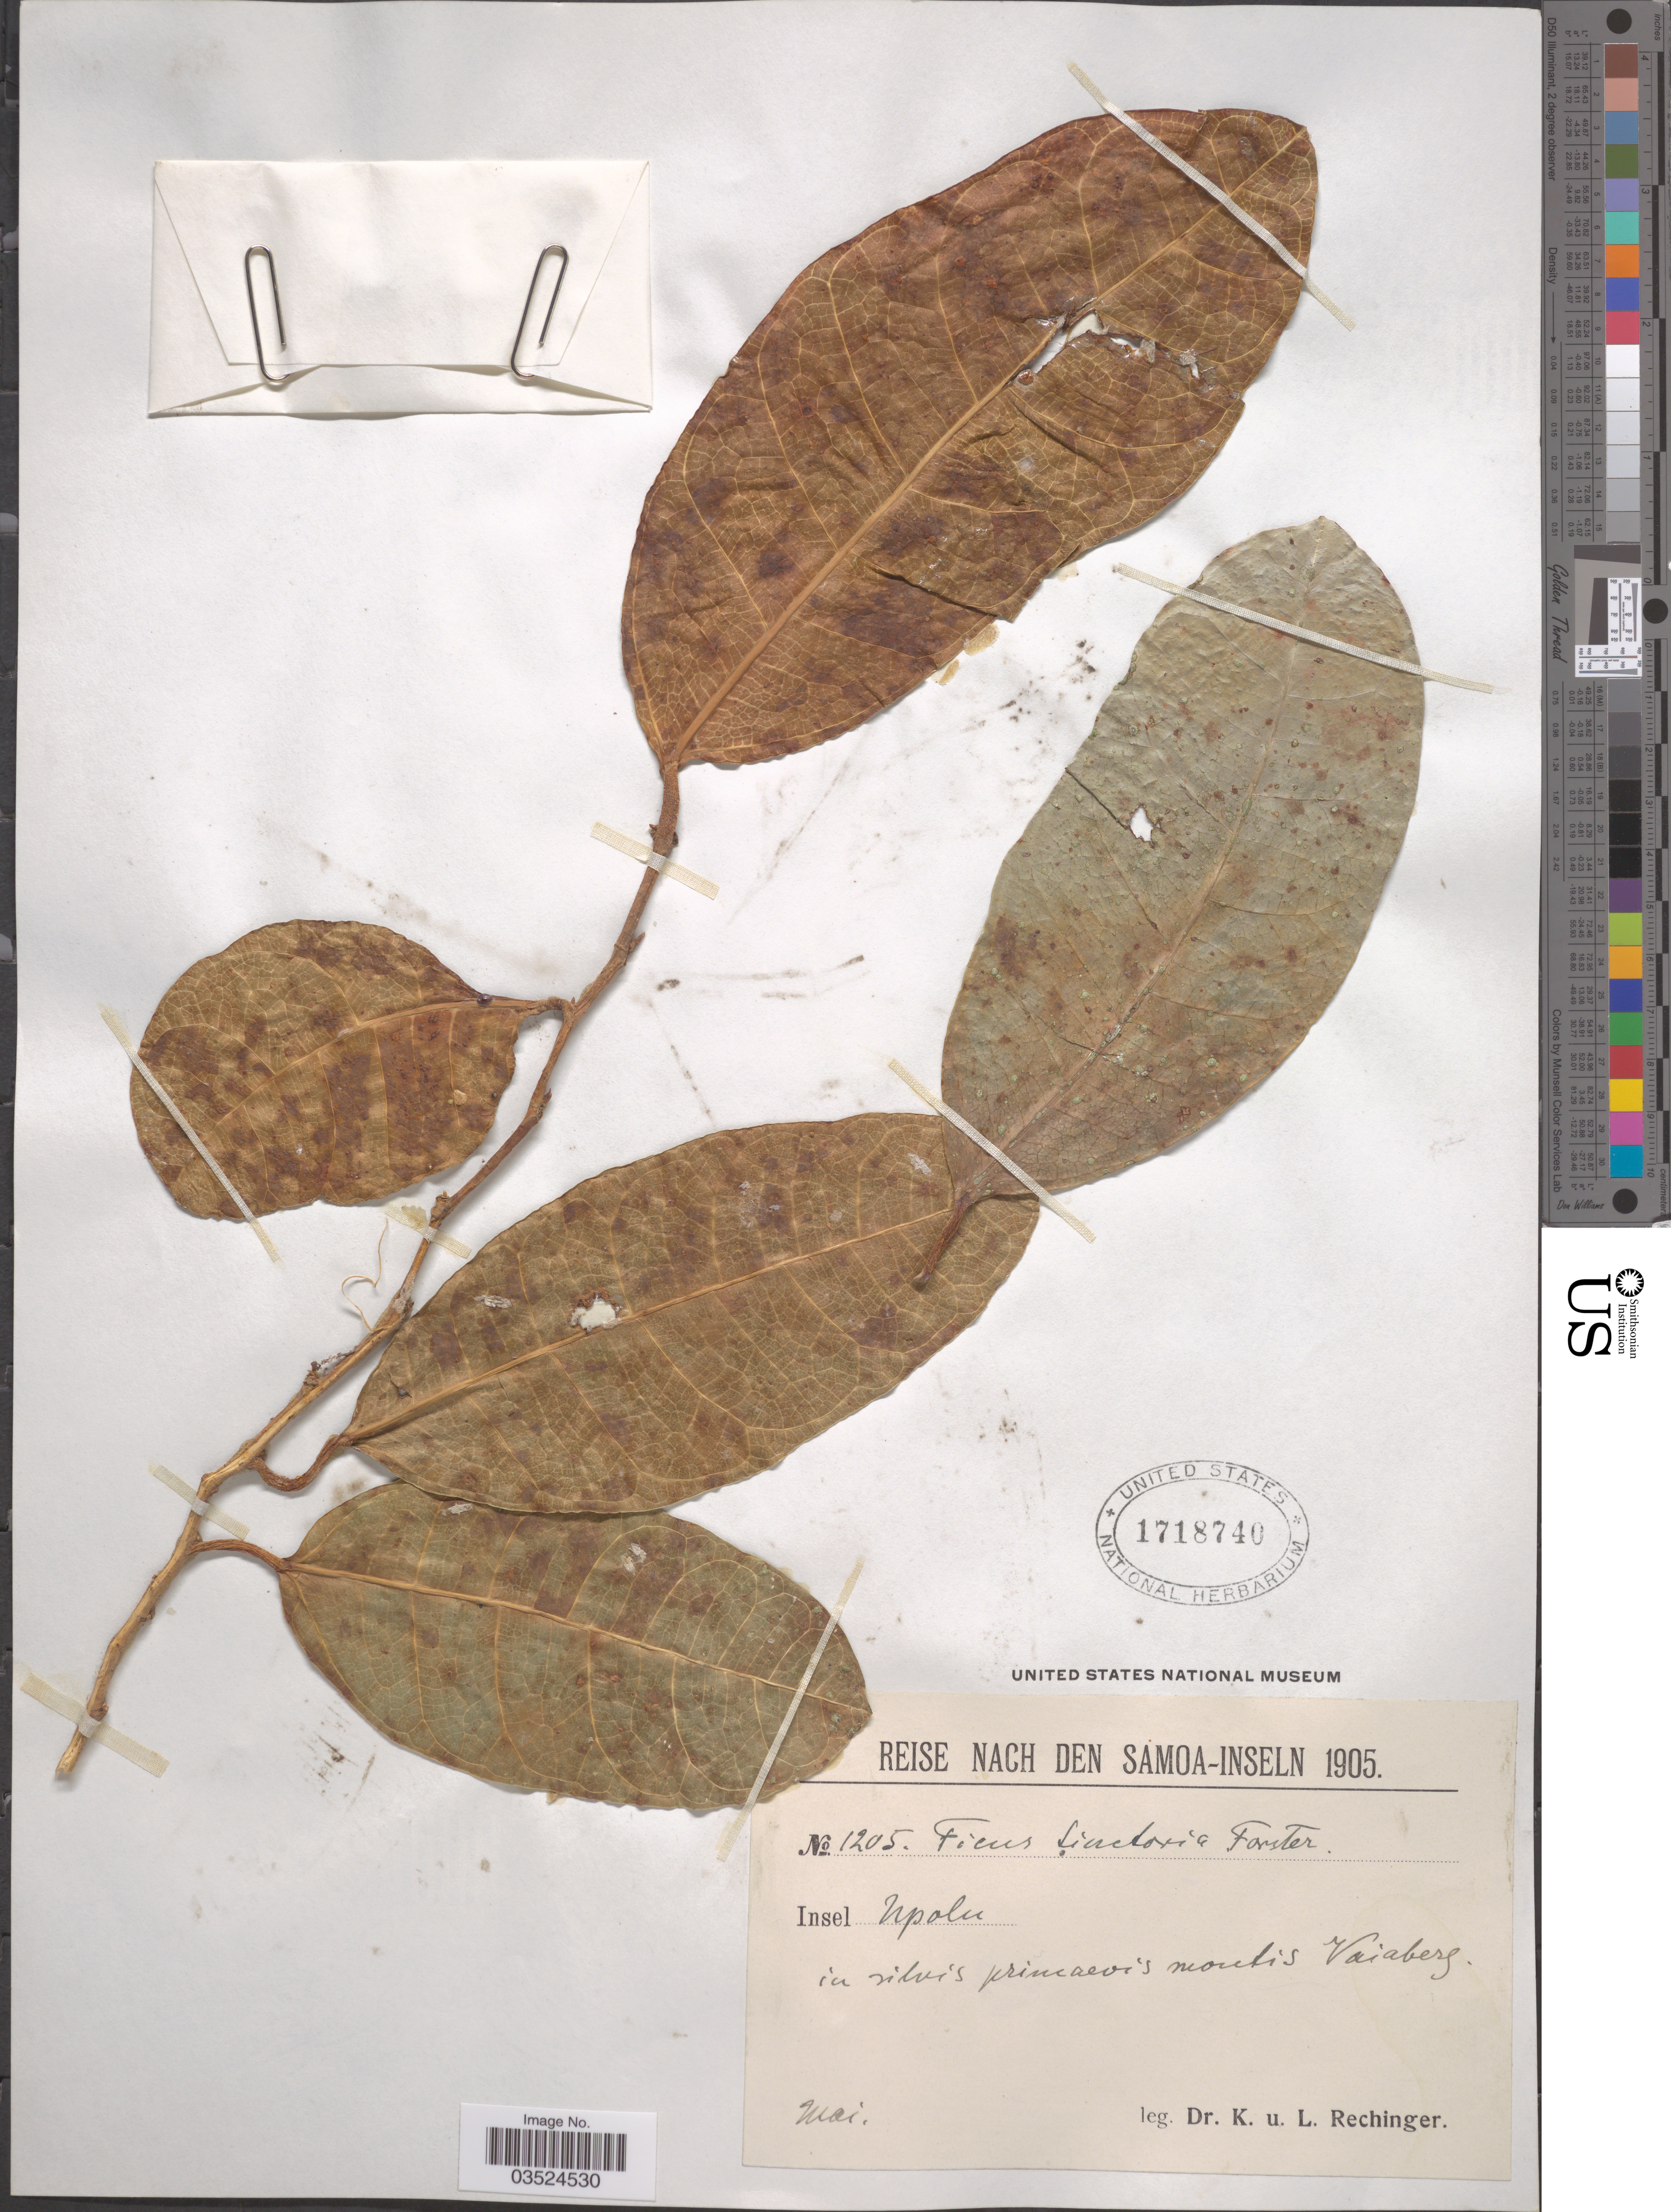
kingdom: Plantae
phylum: Tracheophyta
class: Magnoliopsida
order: Rosales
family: Moraceae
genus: Ficus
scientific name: Ficus tinctoria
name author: G. Forst.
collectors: K. Rechinger & L. Rechinger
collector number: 1205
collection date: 1905-05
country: Samoa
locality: Reise Nach den Samoa-Inseln?. Insel Upolu. In silvis princaevis montis Vaiaberg.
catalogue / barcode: US 1718740